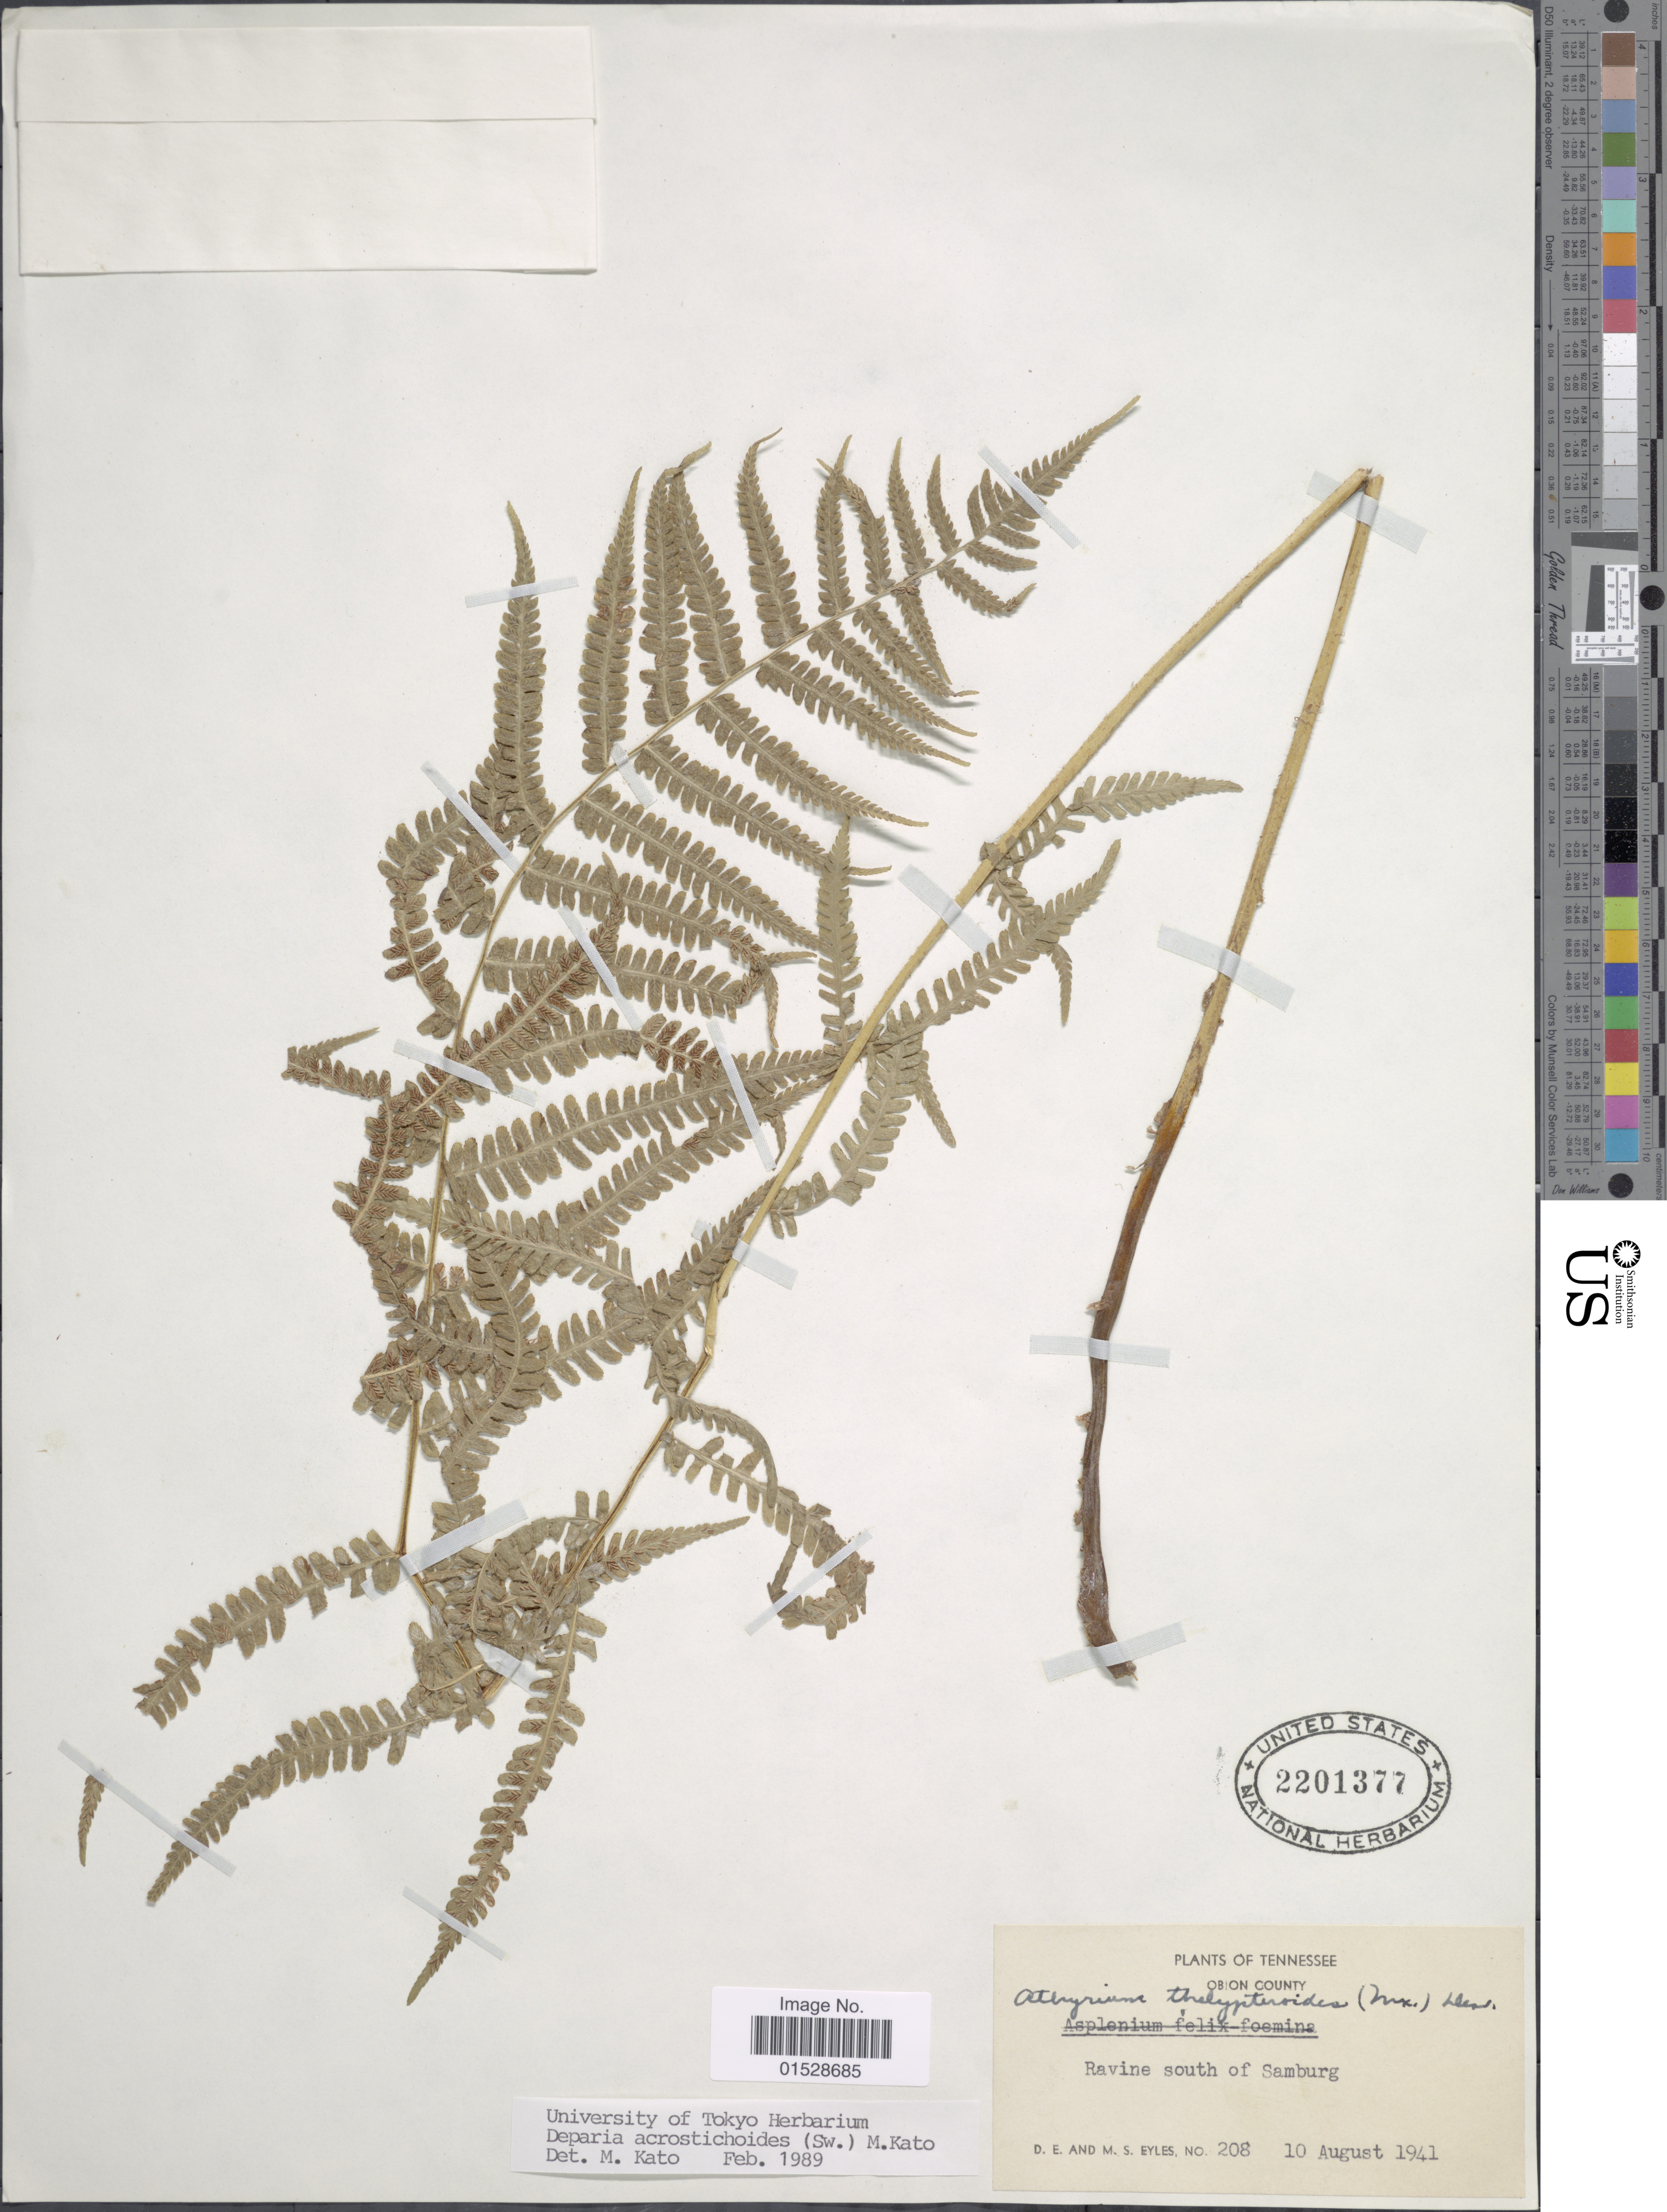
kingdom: Plantae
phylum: Tracheophyta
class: Polypodiopsida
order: Polypodiales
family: Athyriaceae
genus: Deparia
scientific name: Deparia acrostichoides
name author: (Sw.) M. Kato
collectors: D. Eyles & M. Eyles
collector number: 208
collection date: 1941-08-10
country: United States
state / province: Tennessee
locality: Obion county, Ravine south of Samburg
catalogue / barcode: US 2201377